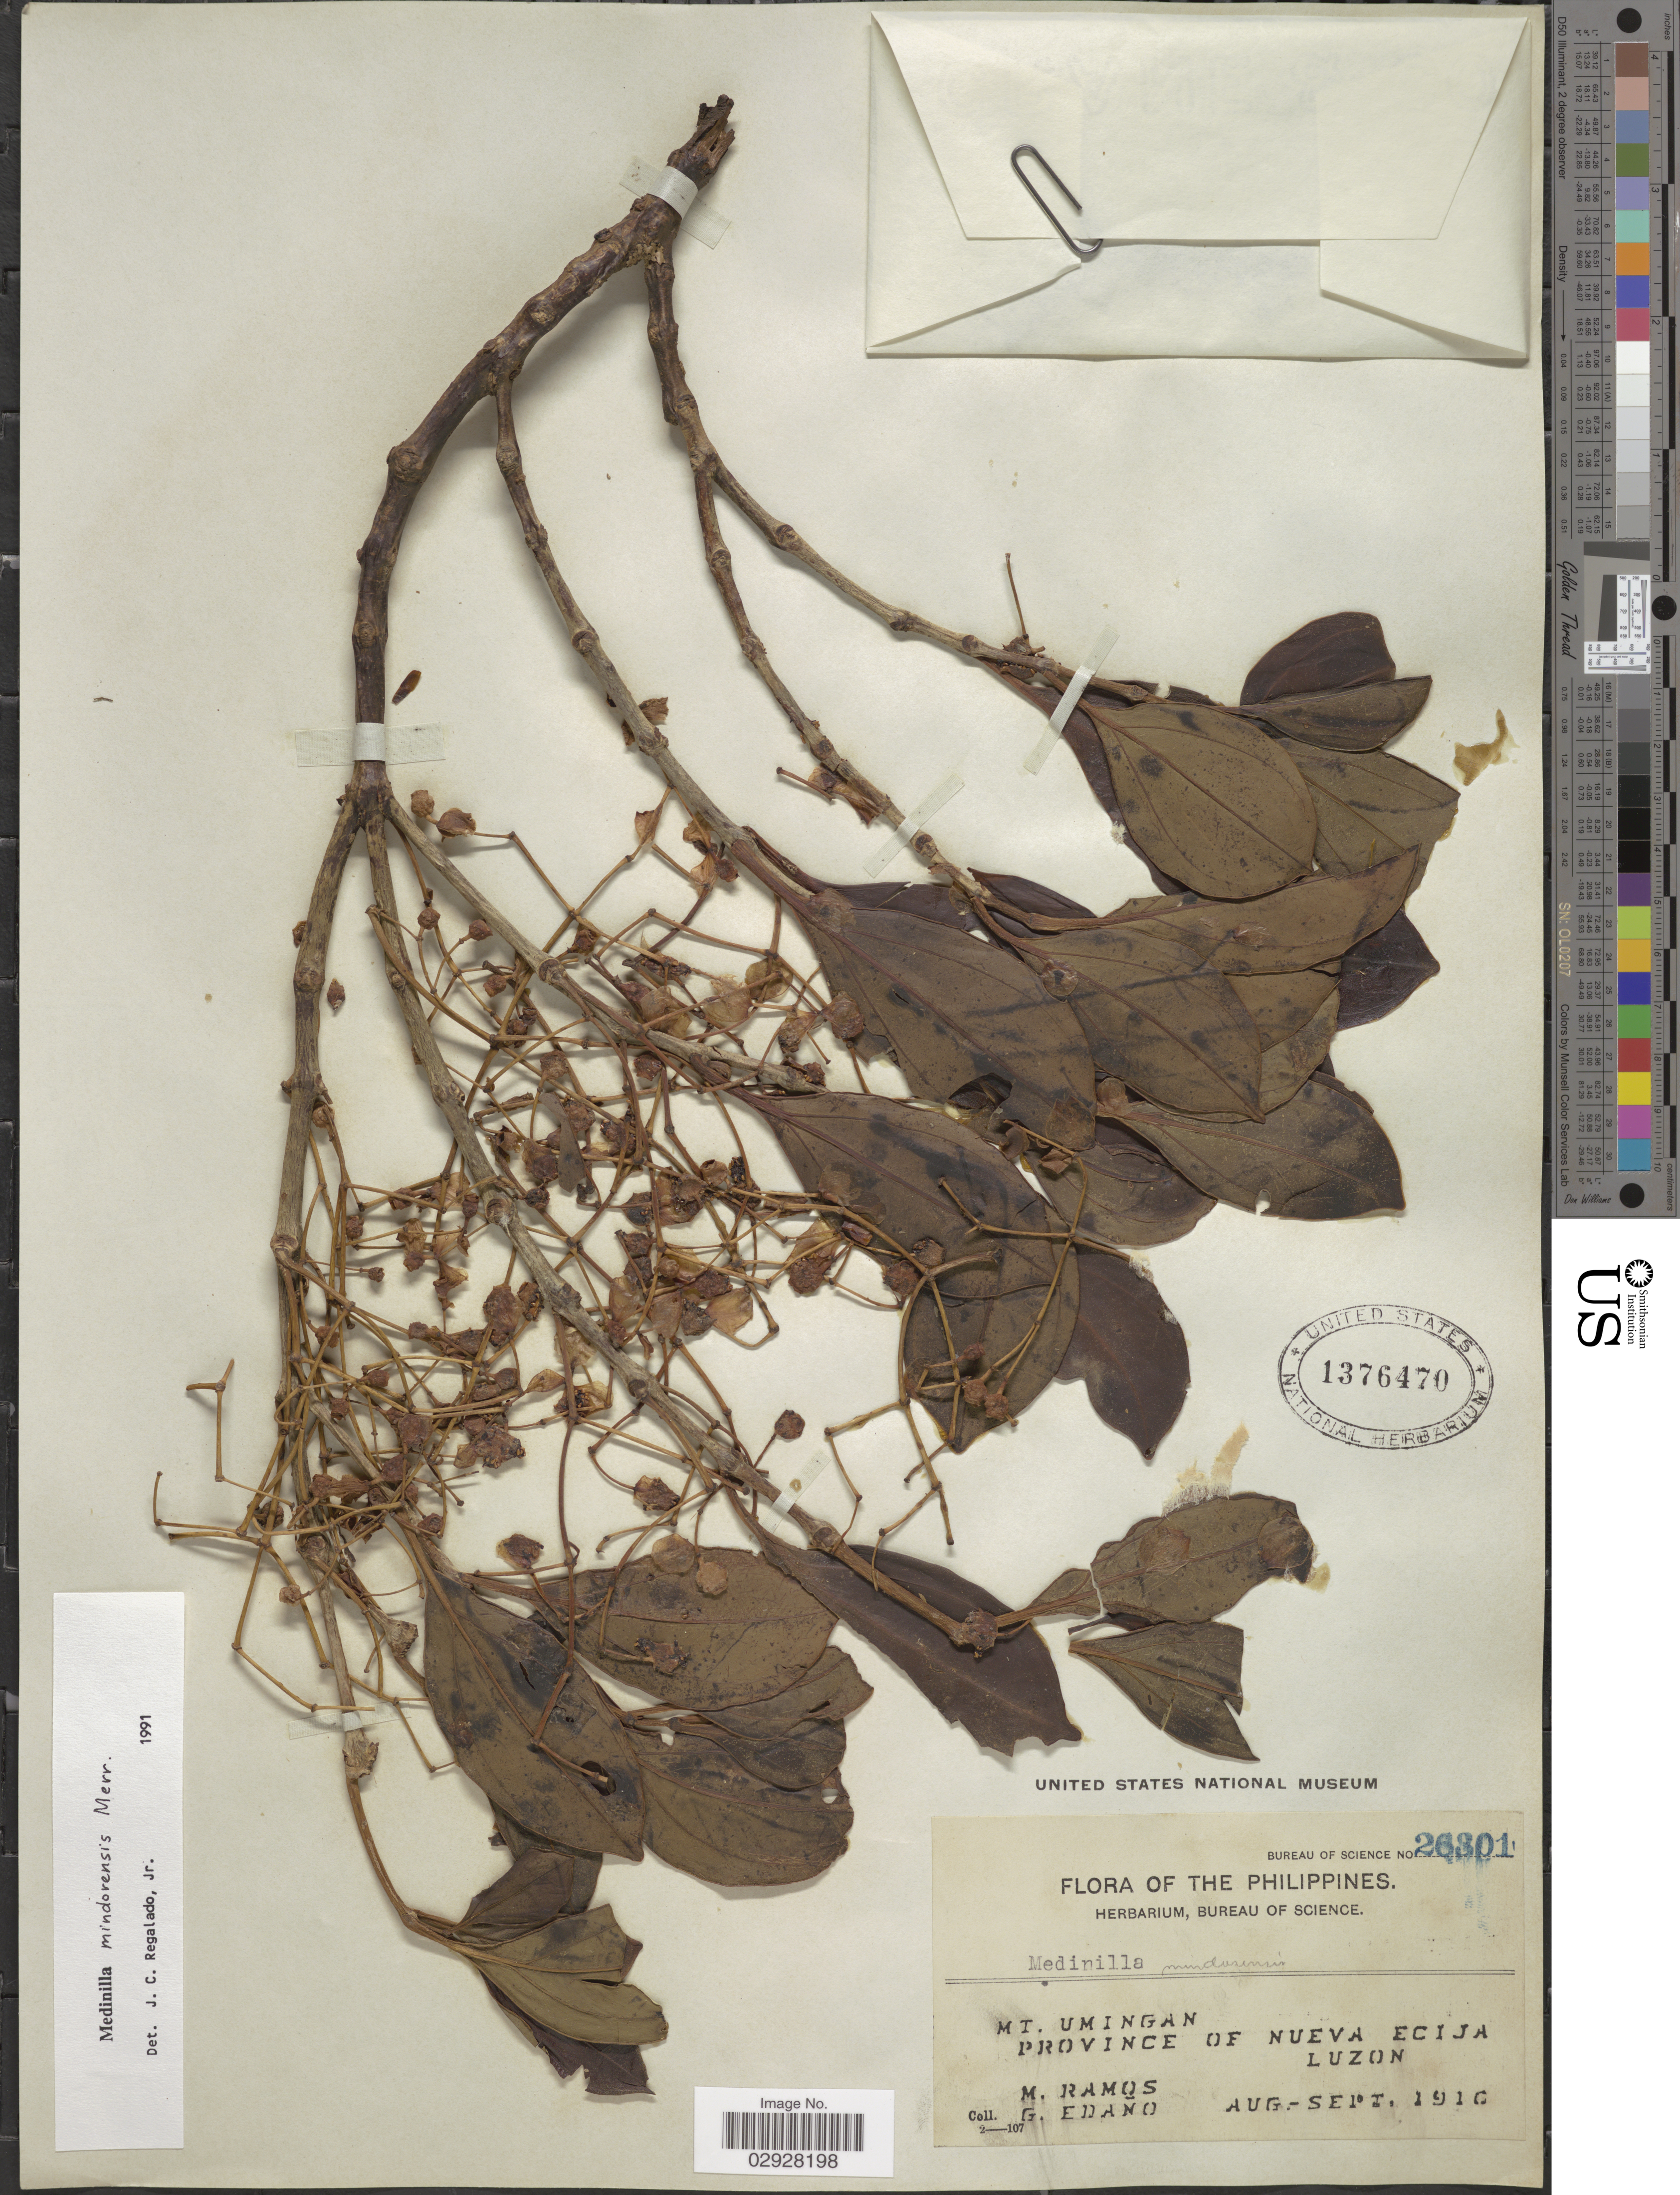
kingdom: Plantae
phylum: Tracheophyta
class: Magnoliopsida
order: Myrtales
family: Melastomataceae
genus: Medinilla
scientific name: Medinilla mindorensis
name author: Merr.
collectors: M. Ramos & G. Edaño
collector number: Bureau of Science 26301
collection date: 1916-08/1916-09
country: Philippines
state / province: Central Luzon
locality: Mt. Umingan, Province of Nueva Ecija, Luzon.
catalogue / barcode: US 1376470